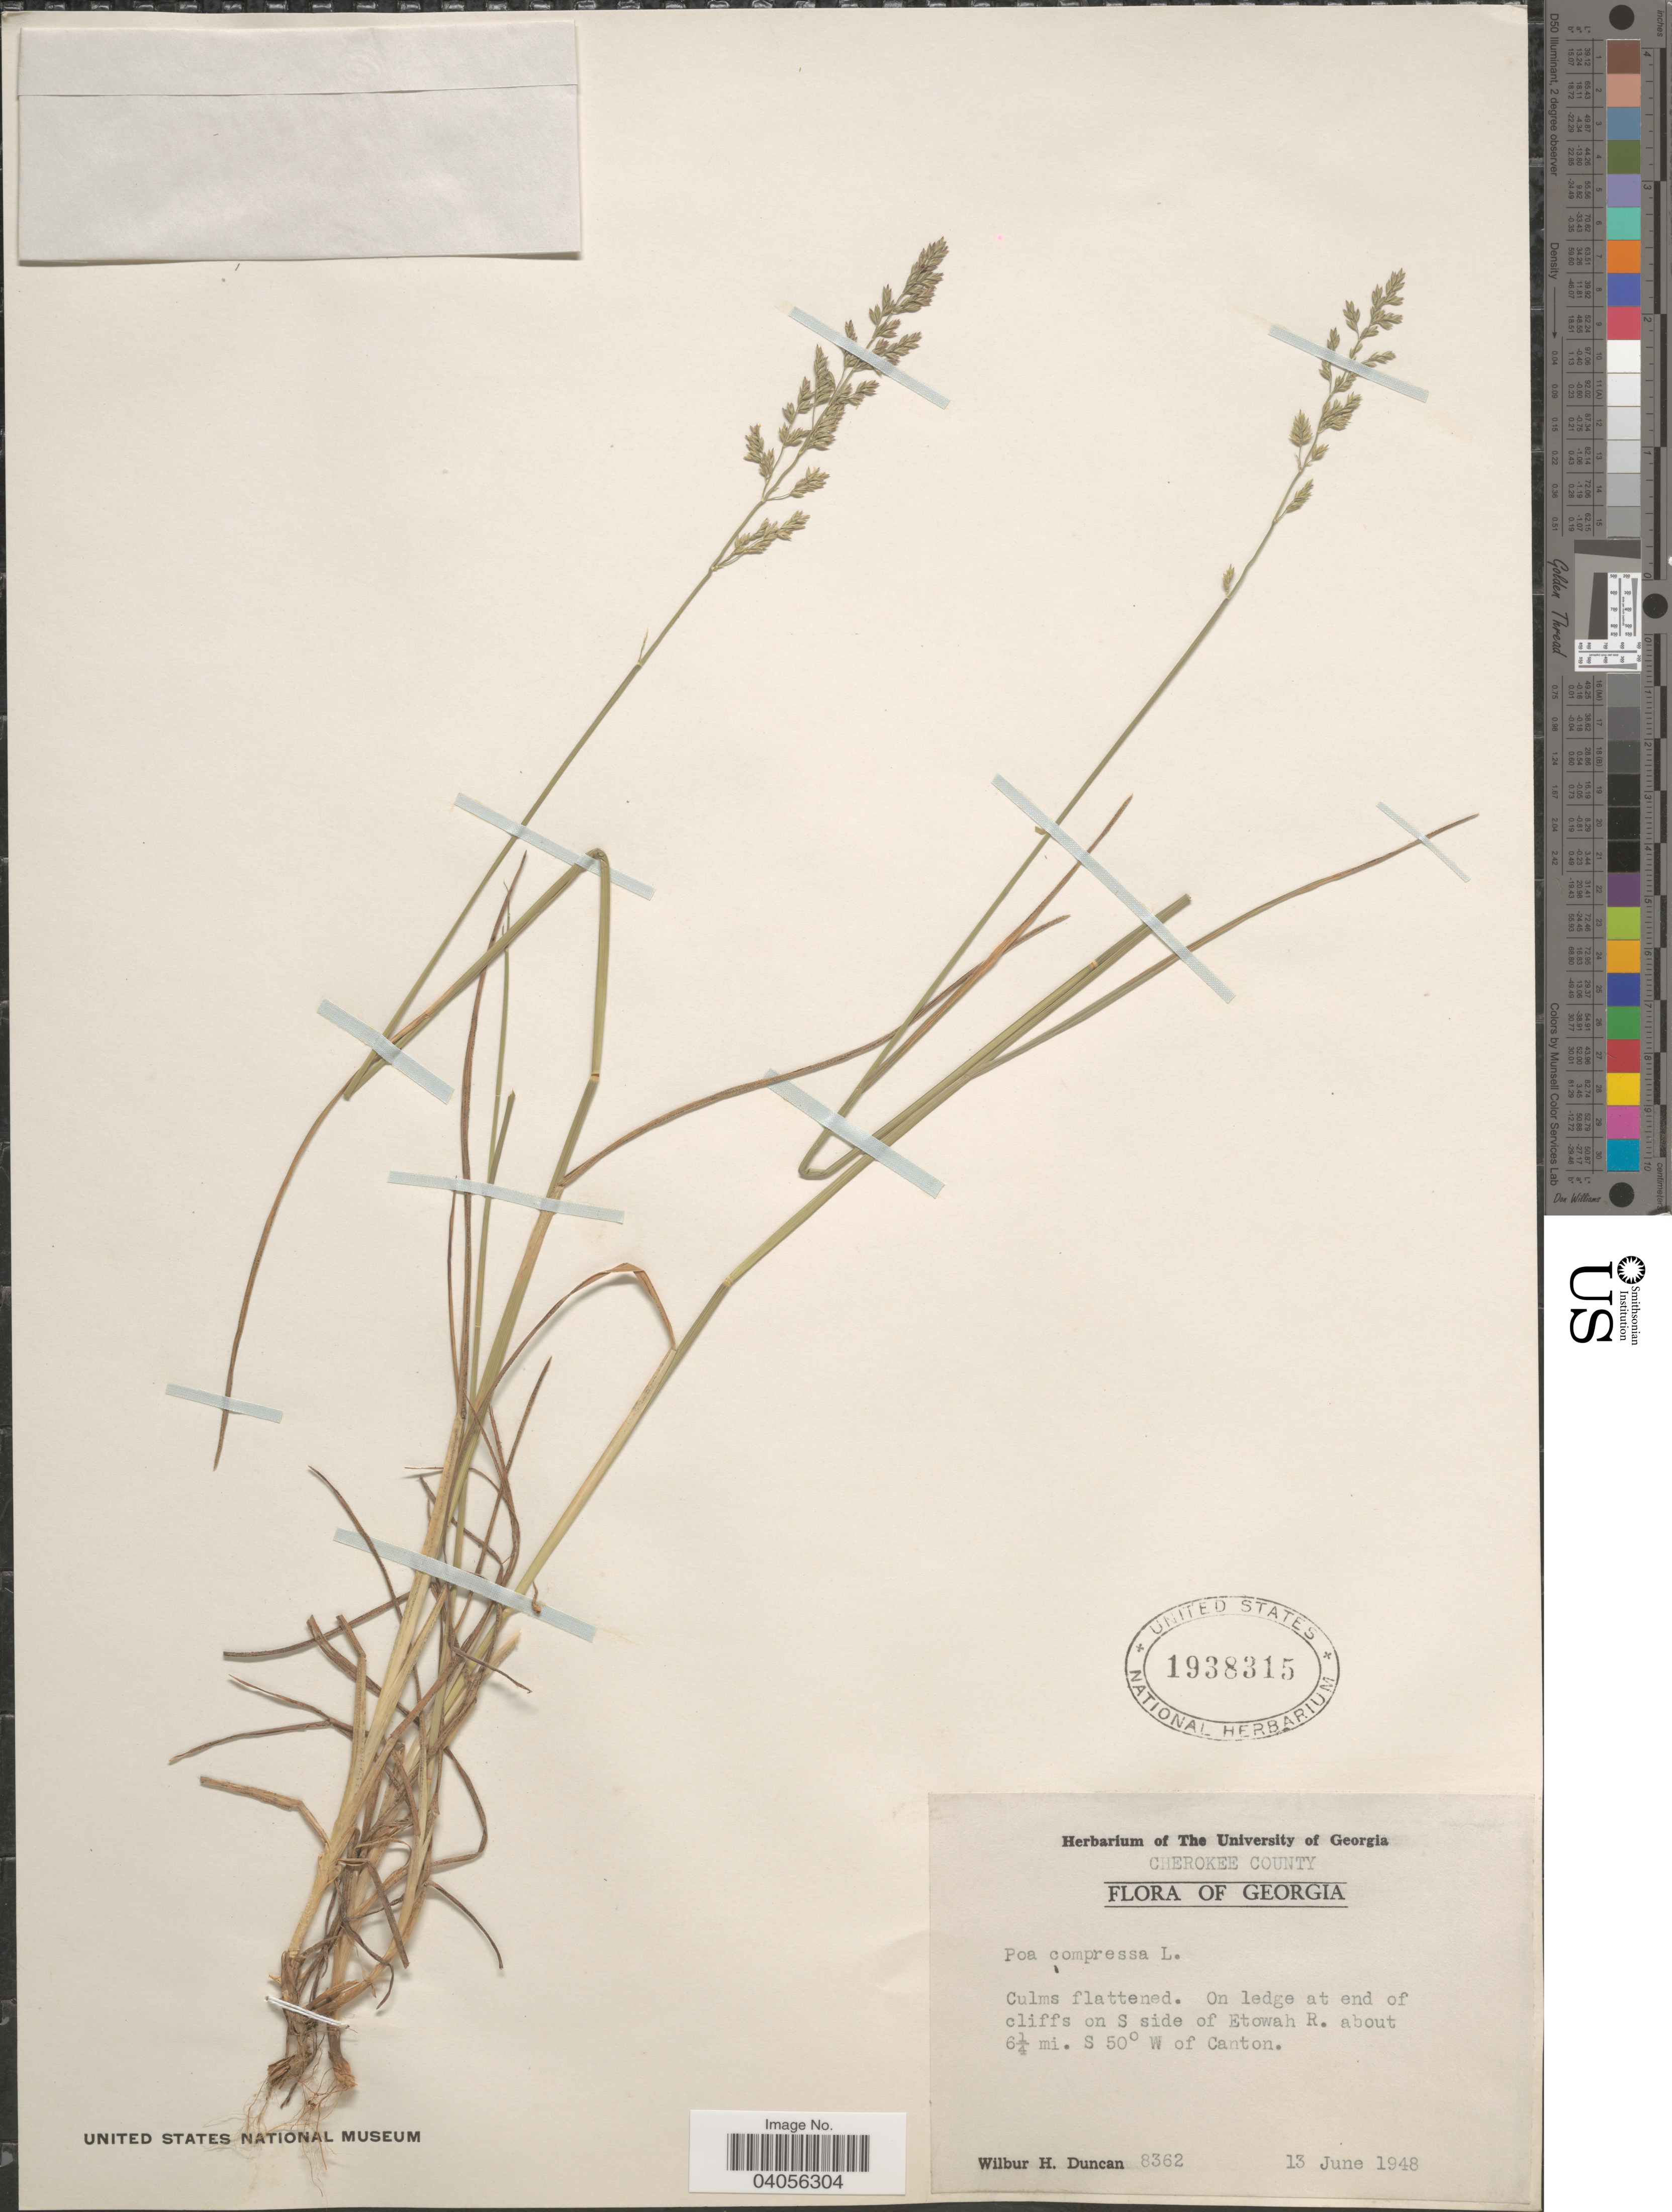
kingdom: Plantae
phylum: Tracheophyta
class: Liliopsida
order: Poales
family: Poaceae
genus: Poa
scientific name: Poa compressa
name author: L.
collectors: W. H. Duncan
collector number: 8362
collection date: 1948-06-13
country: United States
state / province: Georgia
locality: Cherokee County. On ledge at end of cliffs on S side of Etowah R. about 6¼ mi. S 50° W of Canton.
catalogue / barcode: US 1938315